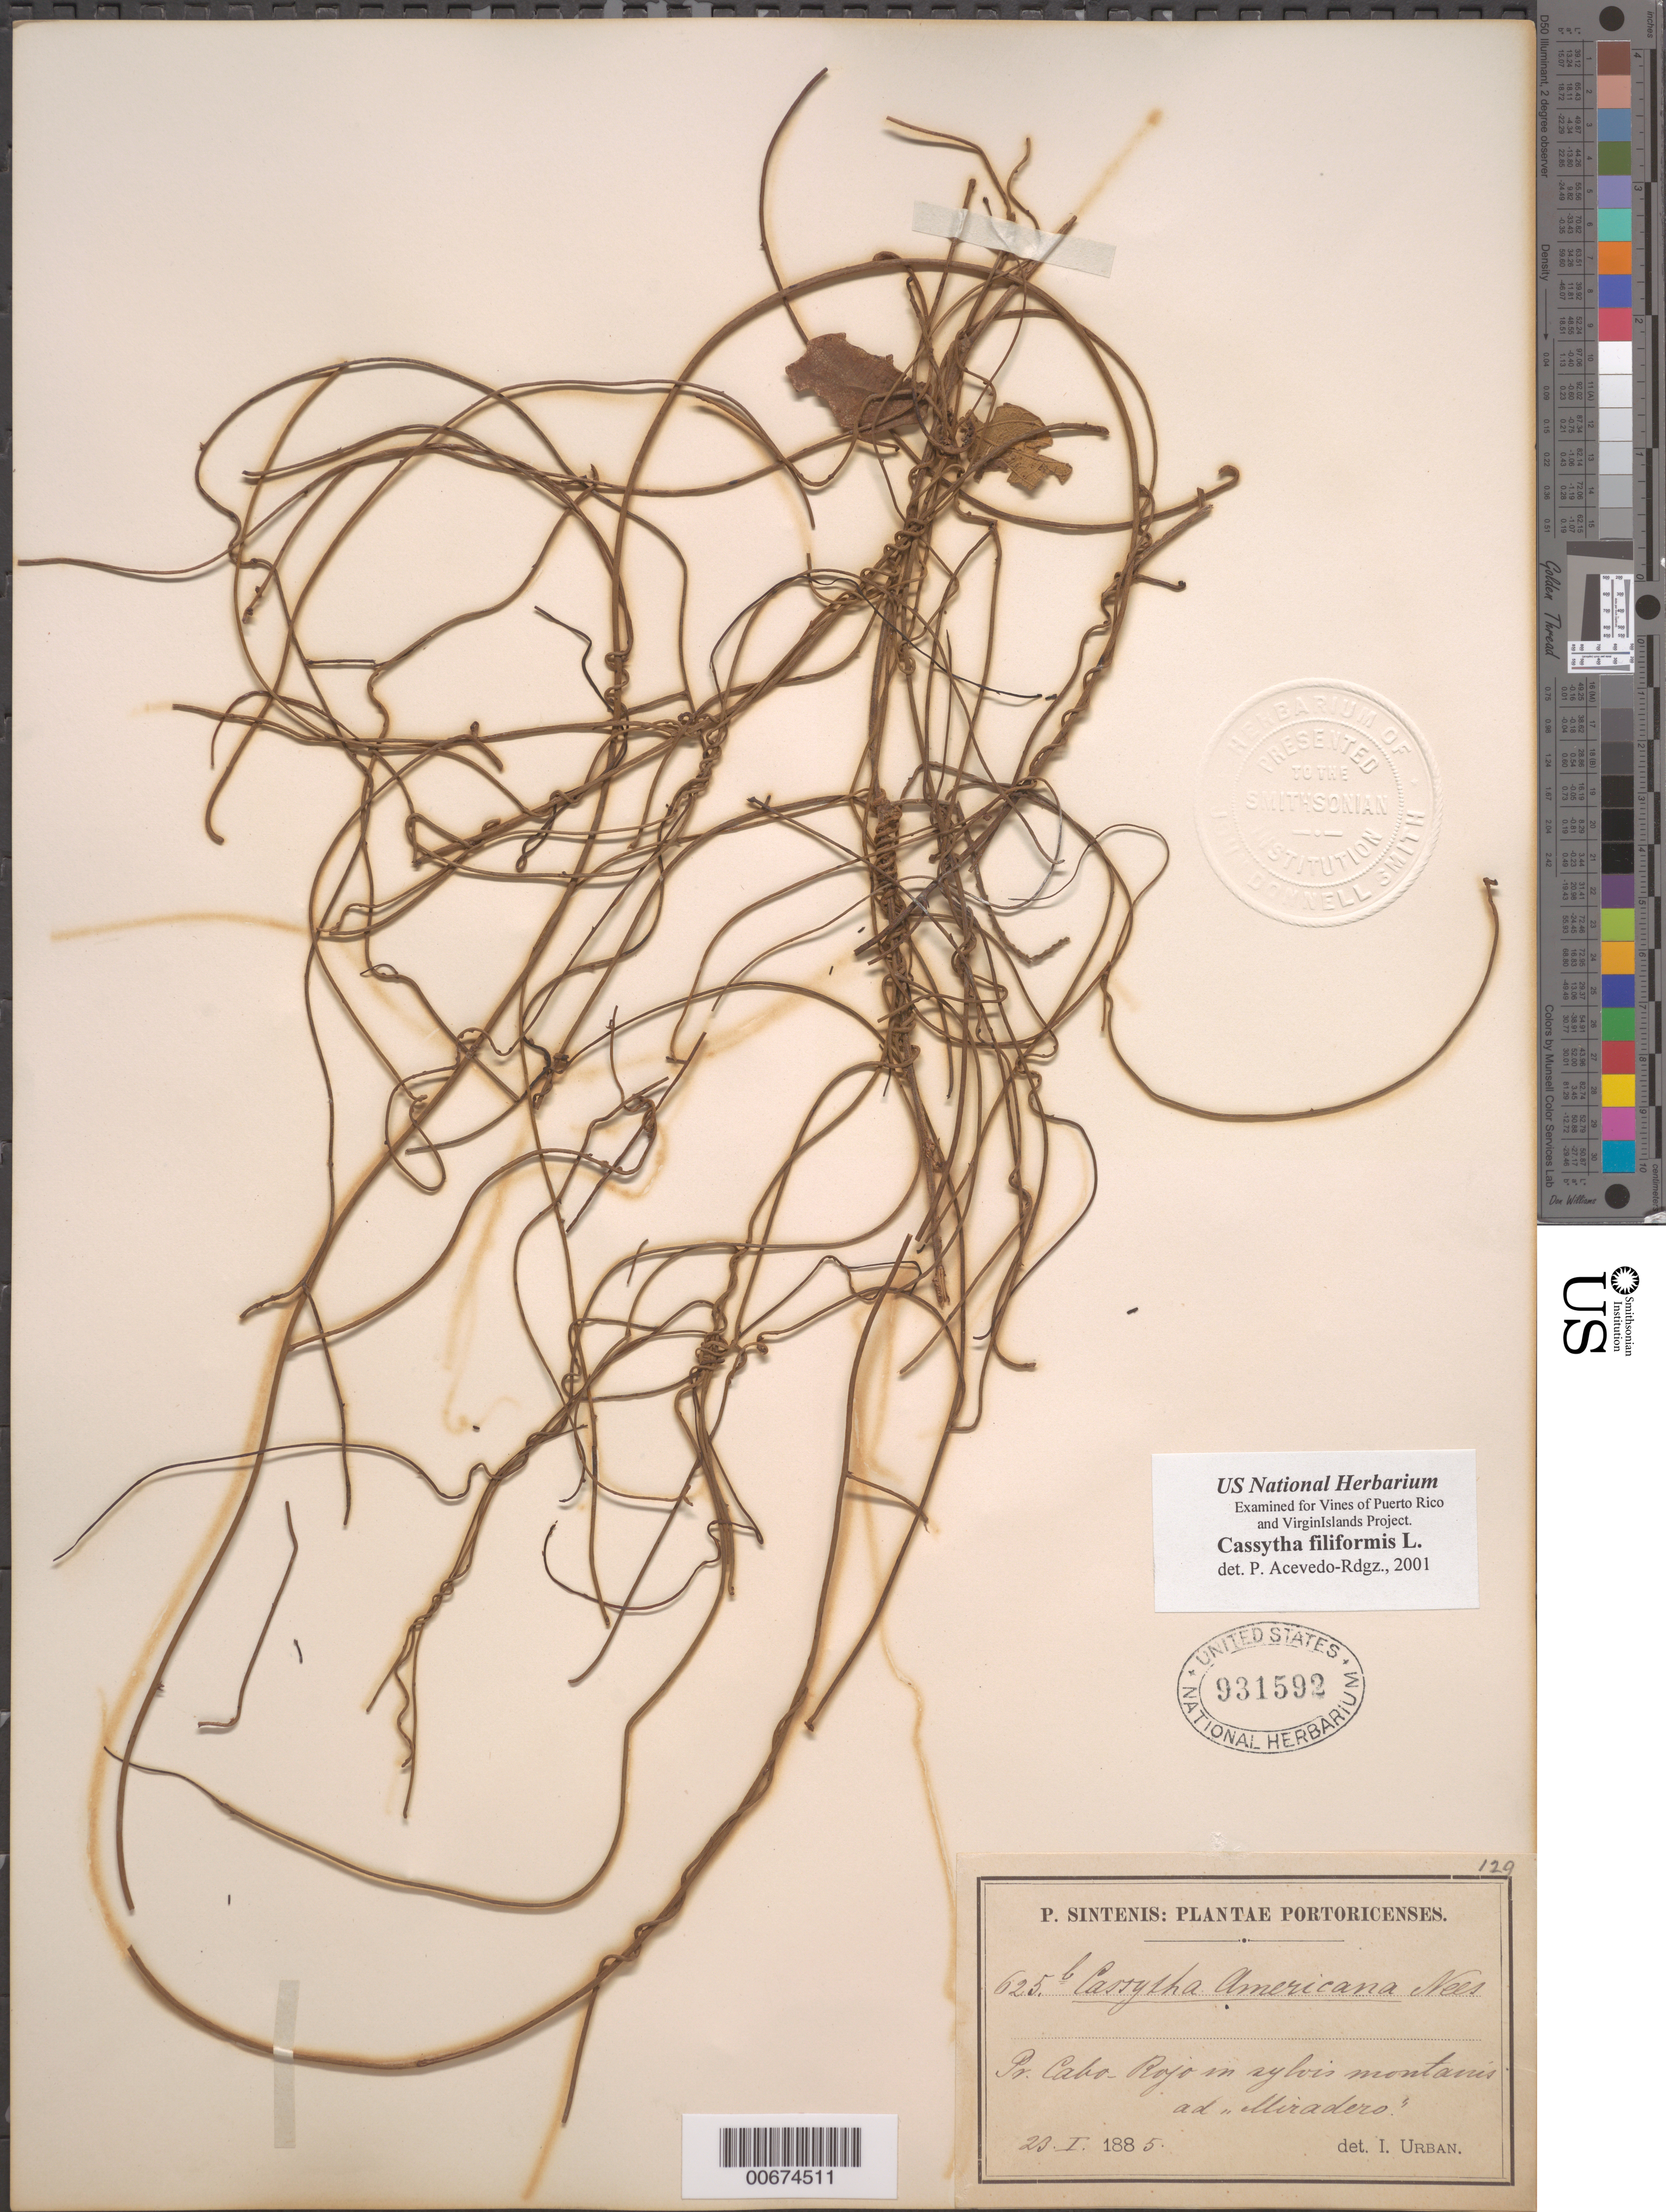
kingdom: Plantae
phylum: Tracheophyta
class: Magnoliopsida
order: Laurales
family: Lauraceae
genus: Cassytha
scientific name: Cassytha filiformis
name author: L.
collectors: P. Sintenis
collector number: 625b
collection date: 1885-01-23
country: Puerto Rico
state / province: Çabo Rojo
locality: In sylvis montanis ad ,,Miradero.'.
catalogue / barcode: US 931592